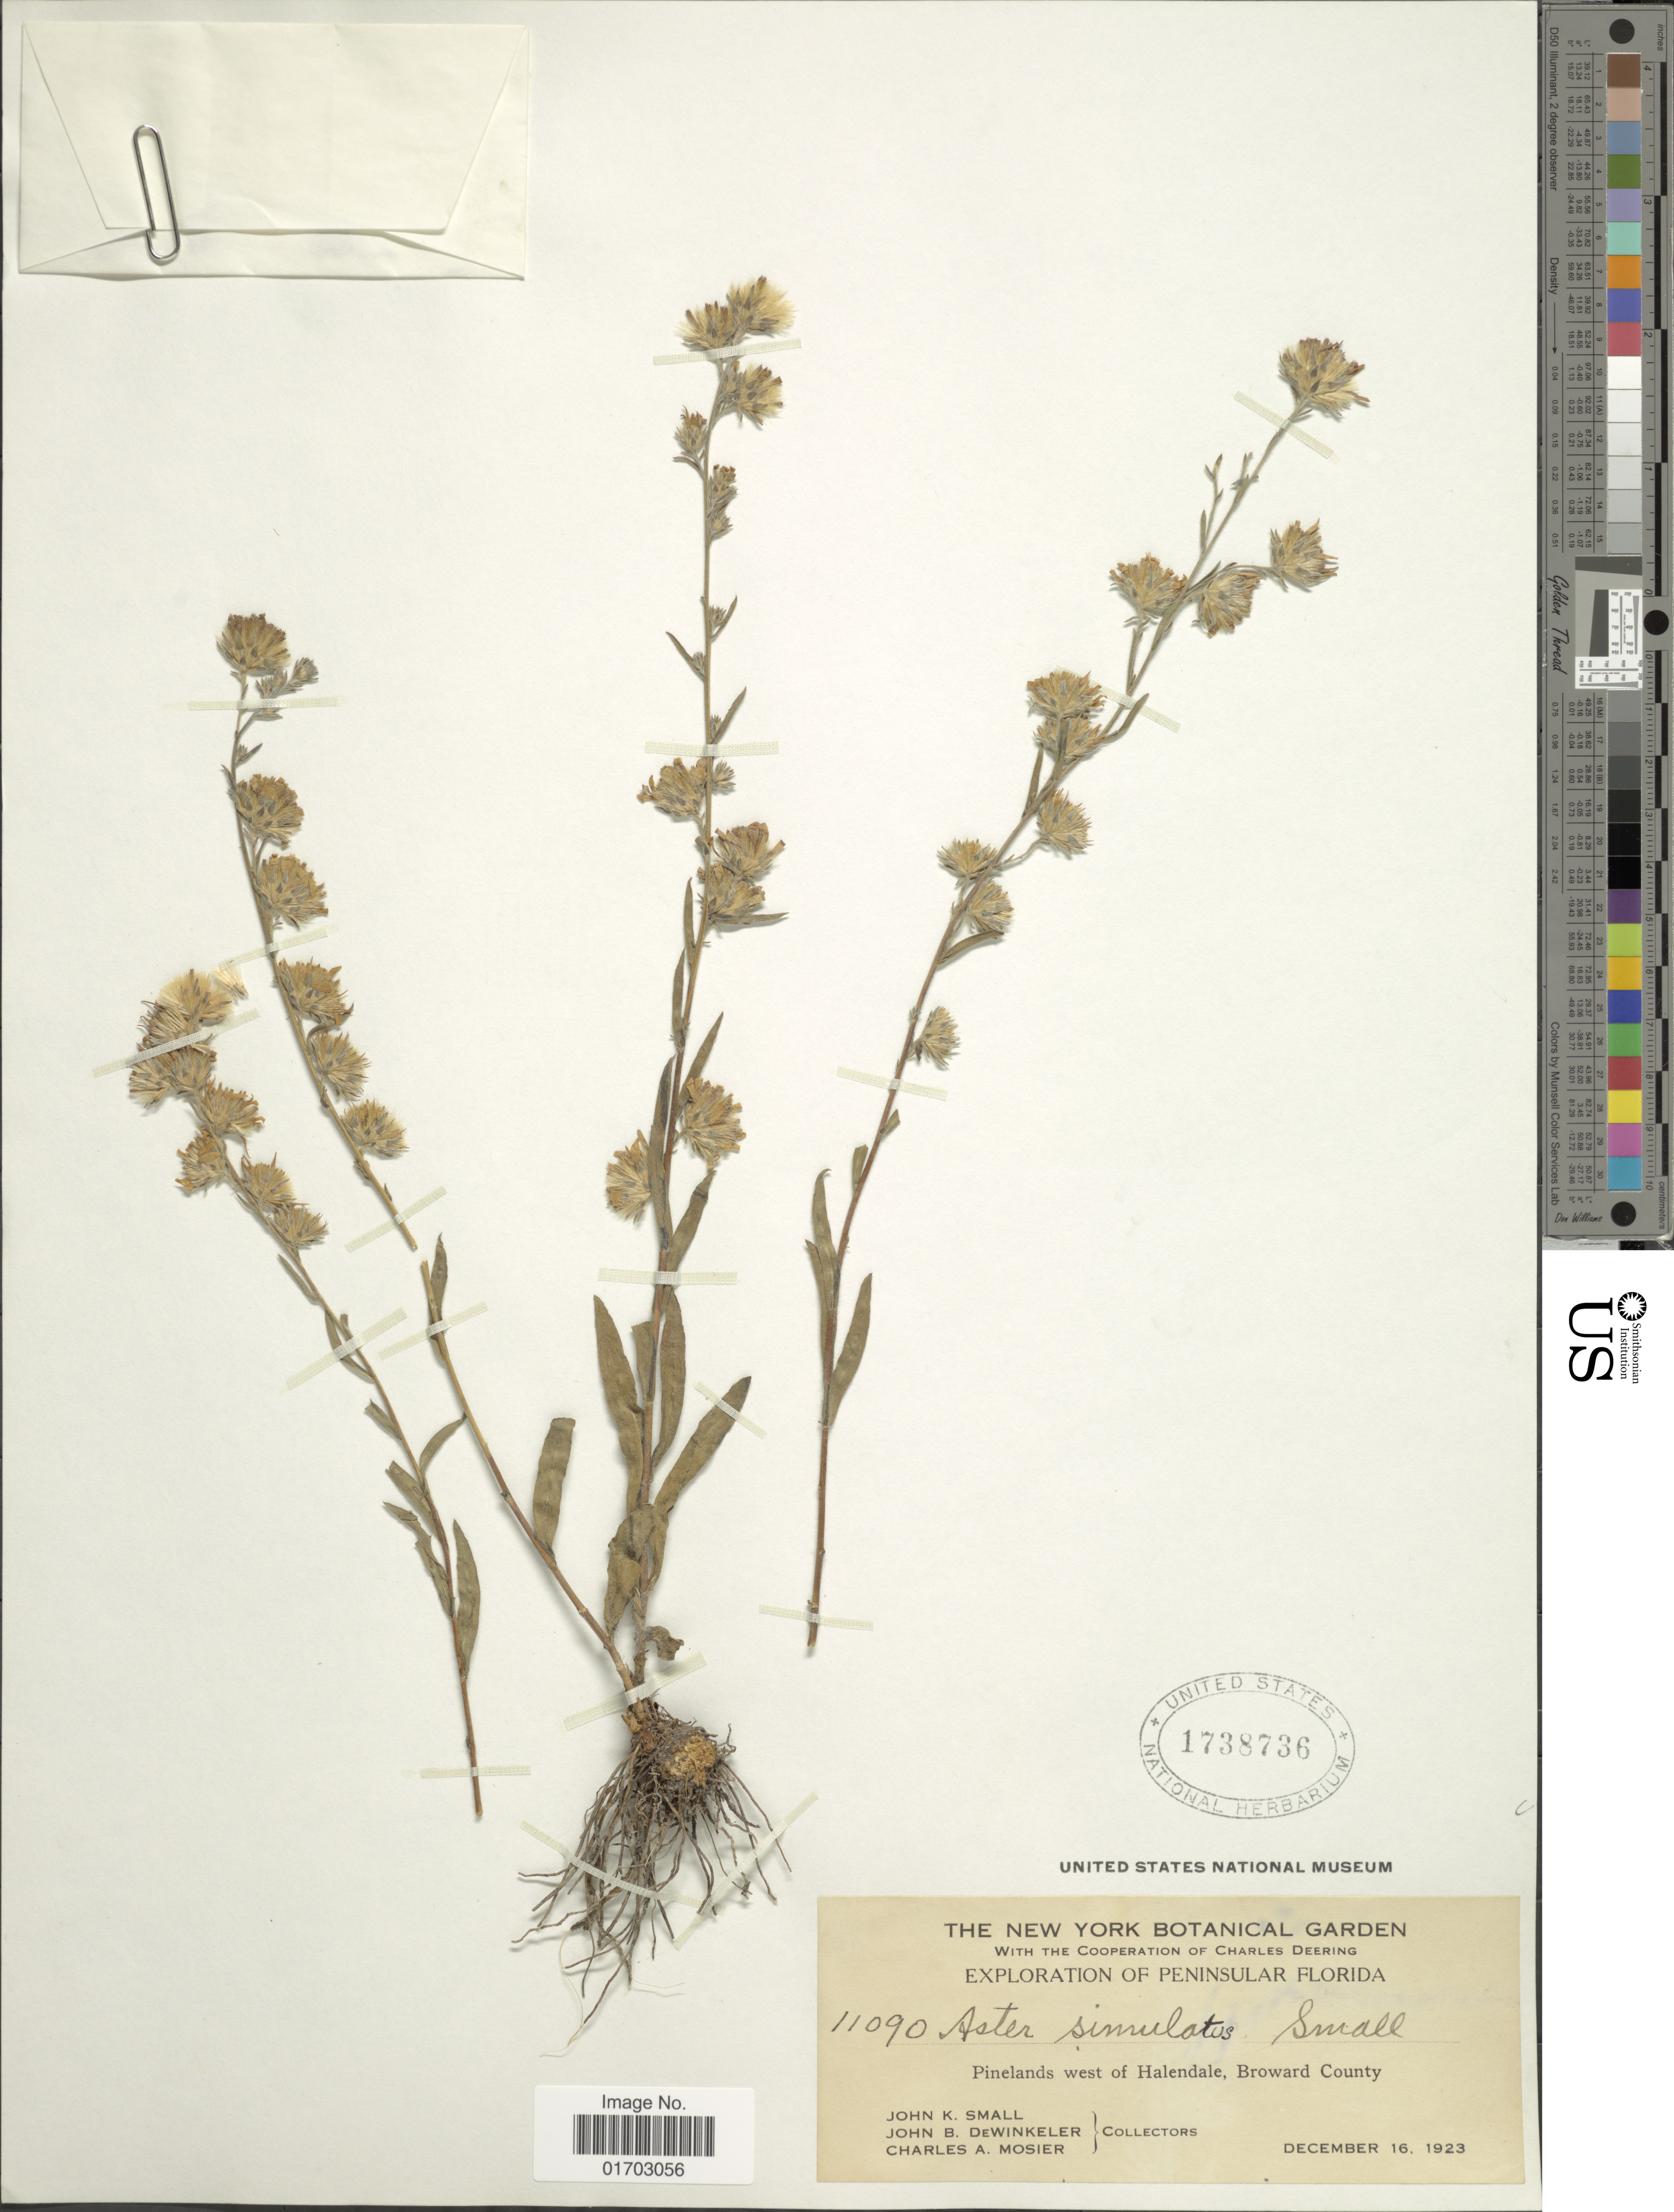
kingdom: Plantae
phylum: Tracheophyta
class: Magnoliopsida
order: Asterales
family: Asteraceae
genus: Symphyotrichum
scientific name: Symphyotrichum concolor var. concolor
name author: (L.) G.L. Nesom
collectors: J. K. Small, J. B. Dewinkeler & C. A. Mosier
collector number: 11090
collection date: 1923-12-16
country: United States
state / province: Florida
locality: Peninsular Florida, Pineland west of Halendale, Broward County.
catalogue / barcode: US 1738736